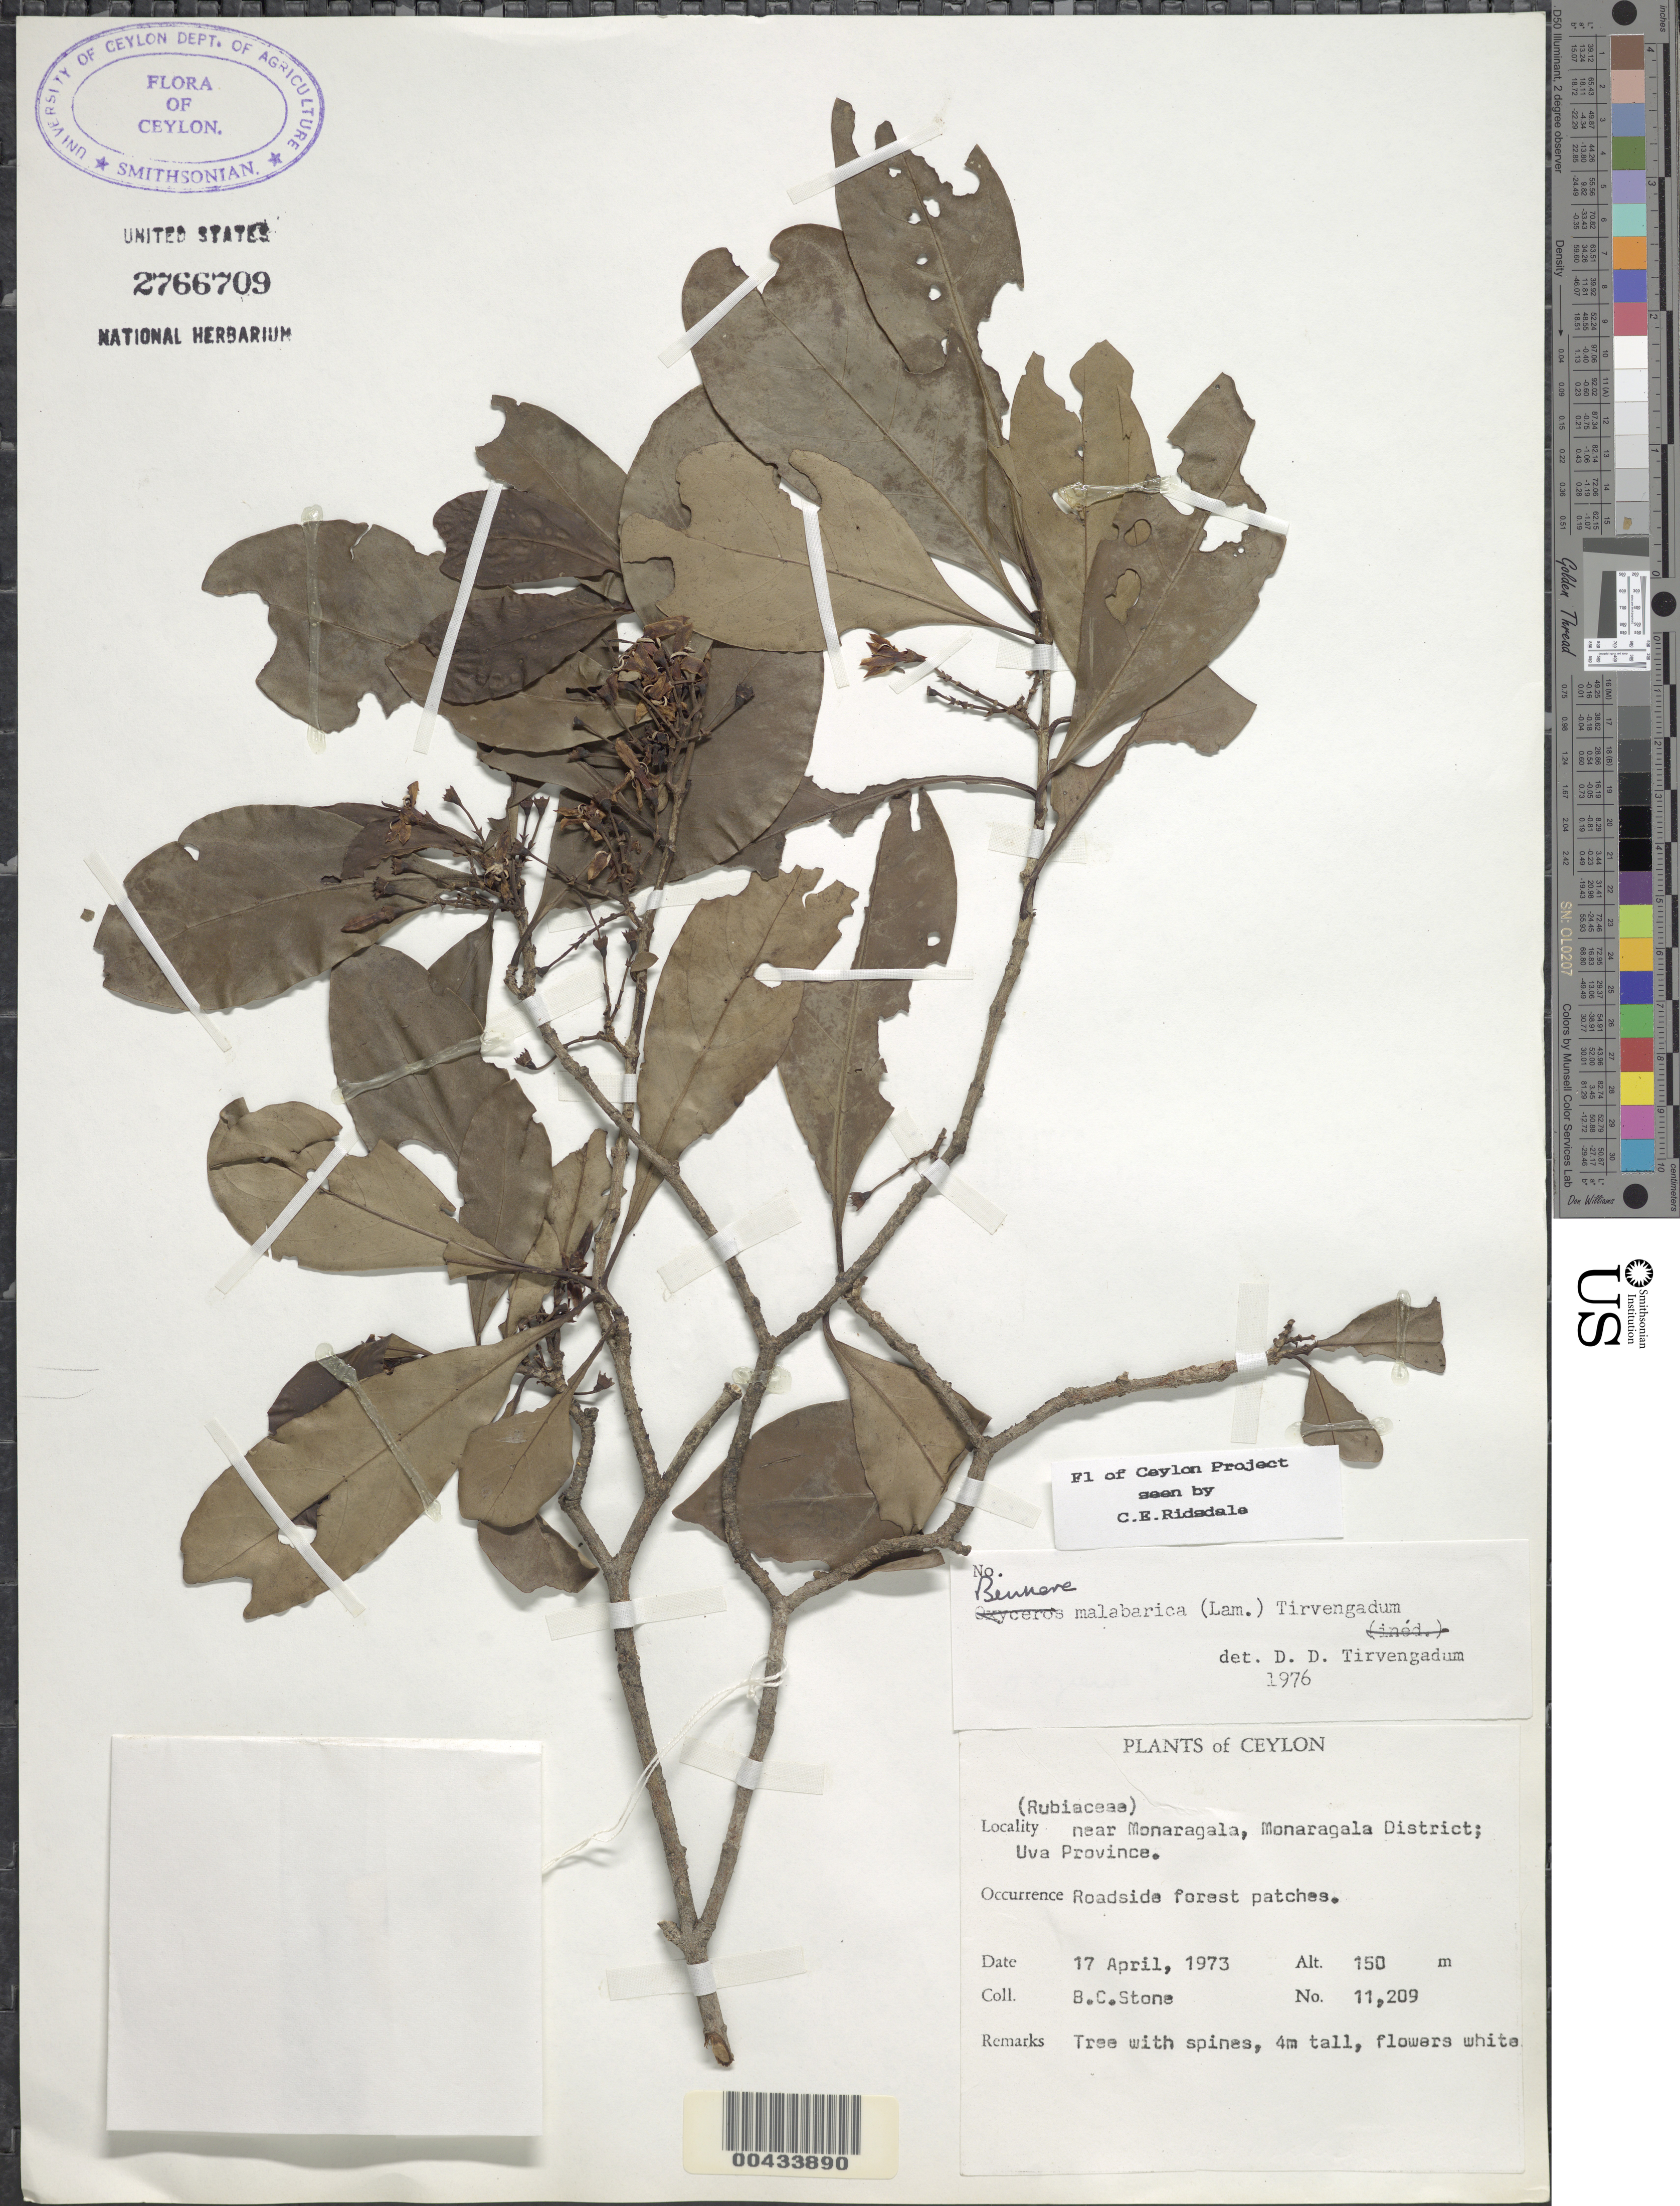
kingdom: Plantae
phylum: Tracheophyta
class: Magnoliopsida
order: Gentianales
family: Rubiaceae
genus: Benkara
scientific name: Benkara malabarica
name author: (Lam.) Tirveng.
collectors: B. C. Stone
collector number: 11209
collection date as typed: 17 Apr 1973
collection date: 1973-04-17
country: Sri Lanka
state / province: Uva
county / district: Monaragala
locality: near Monaragala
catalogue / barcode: US 2766709